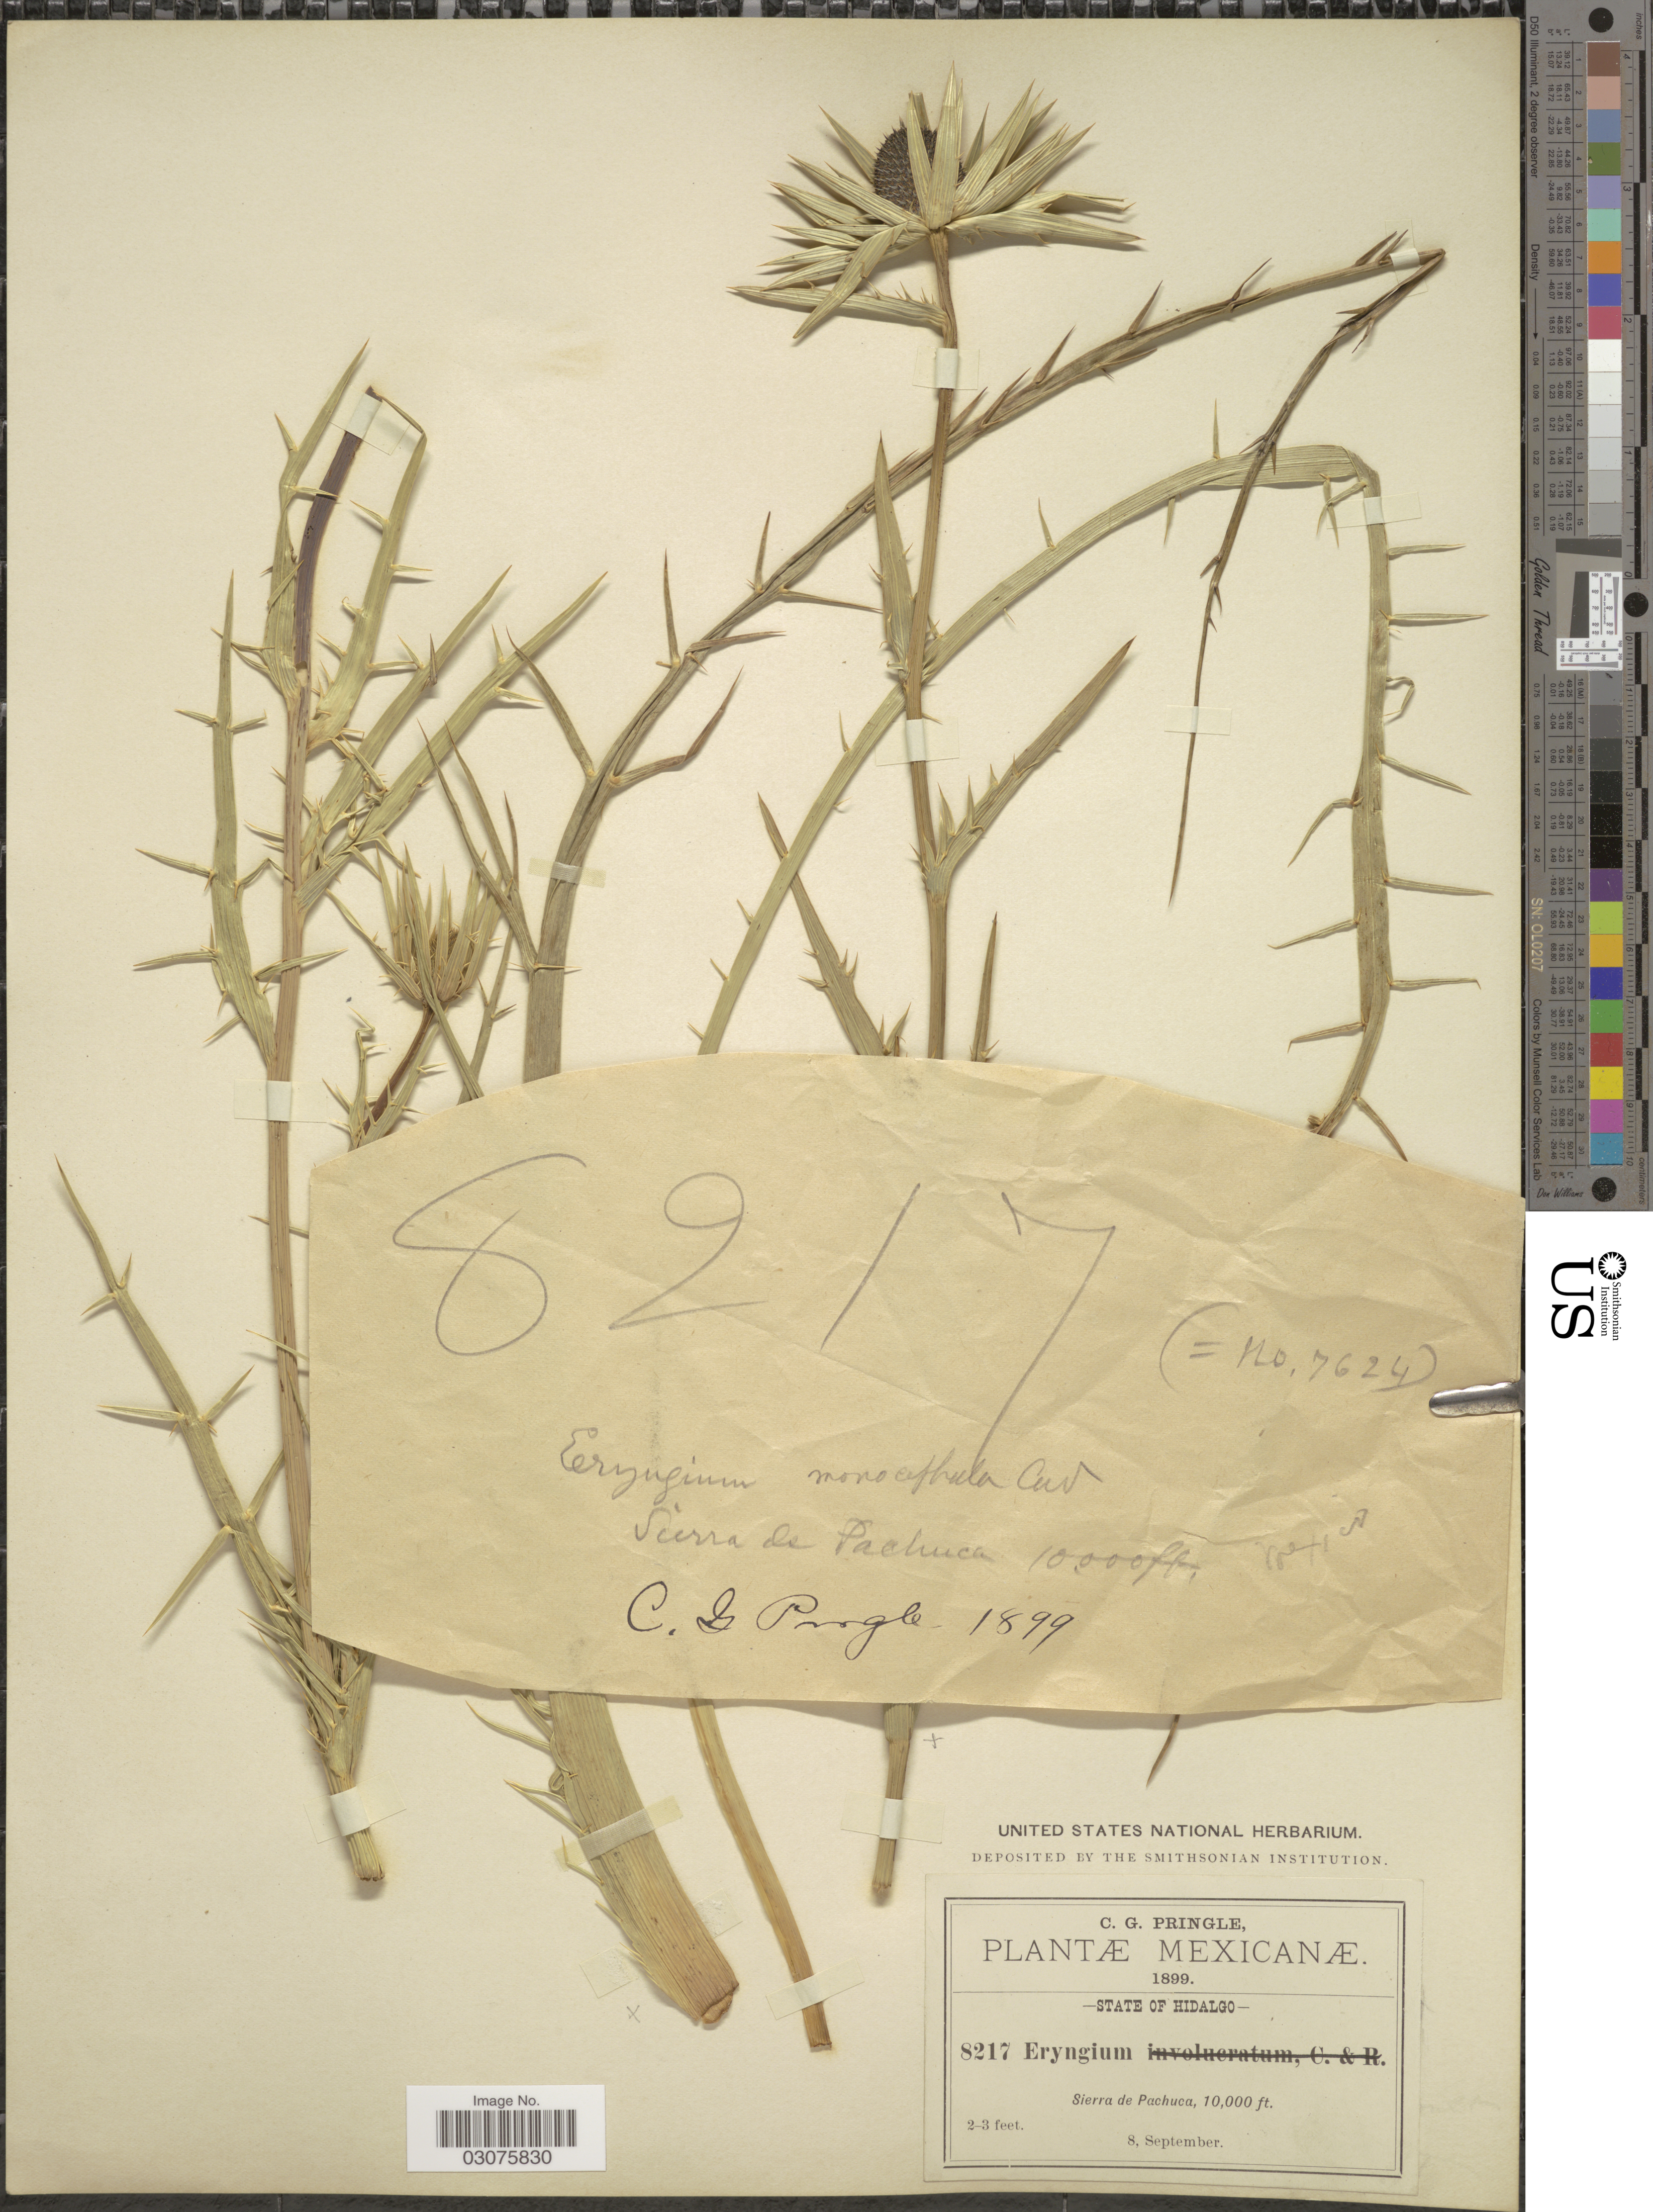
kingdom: Plantae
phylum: Tracheophyta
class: Magnoliopsida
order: Apiales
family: Apiaceae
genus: Eryngium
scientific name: Eryngium monocephalum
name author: Cav.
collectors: C. G. Pringle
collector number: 8217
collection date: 1899-09-08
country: Mexico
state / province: Hidalgo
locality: State of Hidalgo. Sierra de Pachuca.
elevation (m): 3048